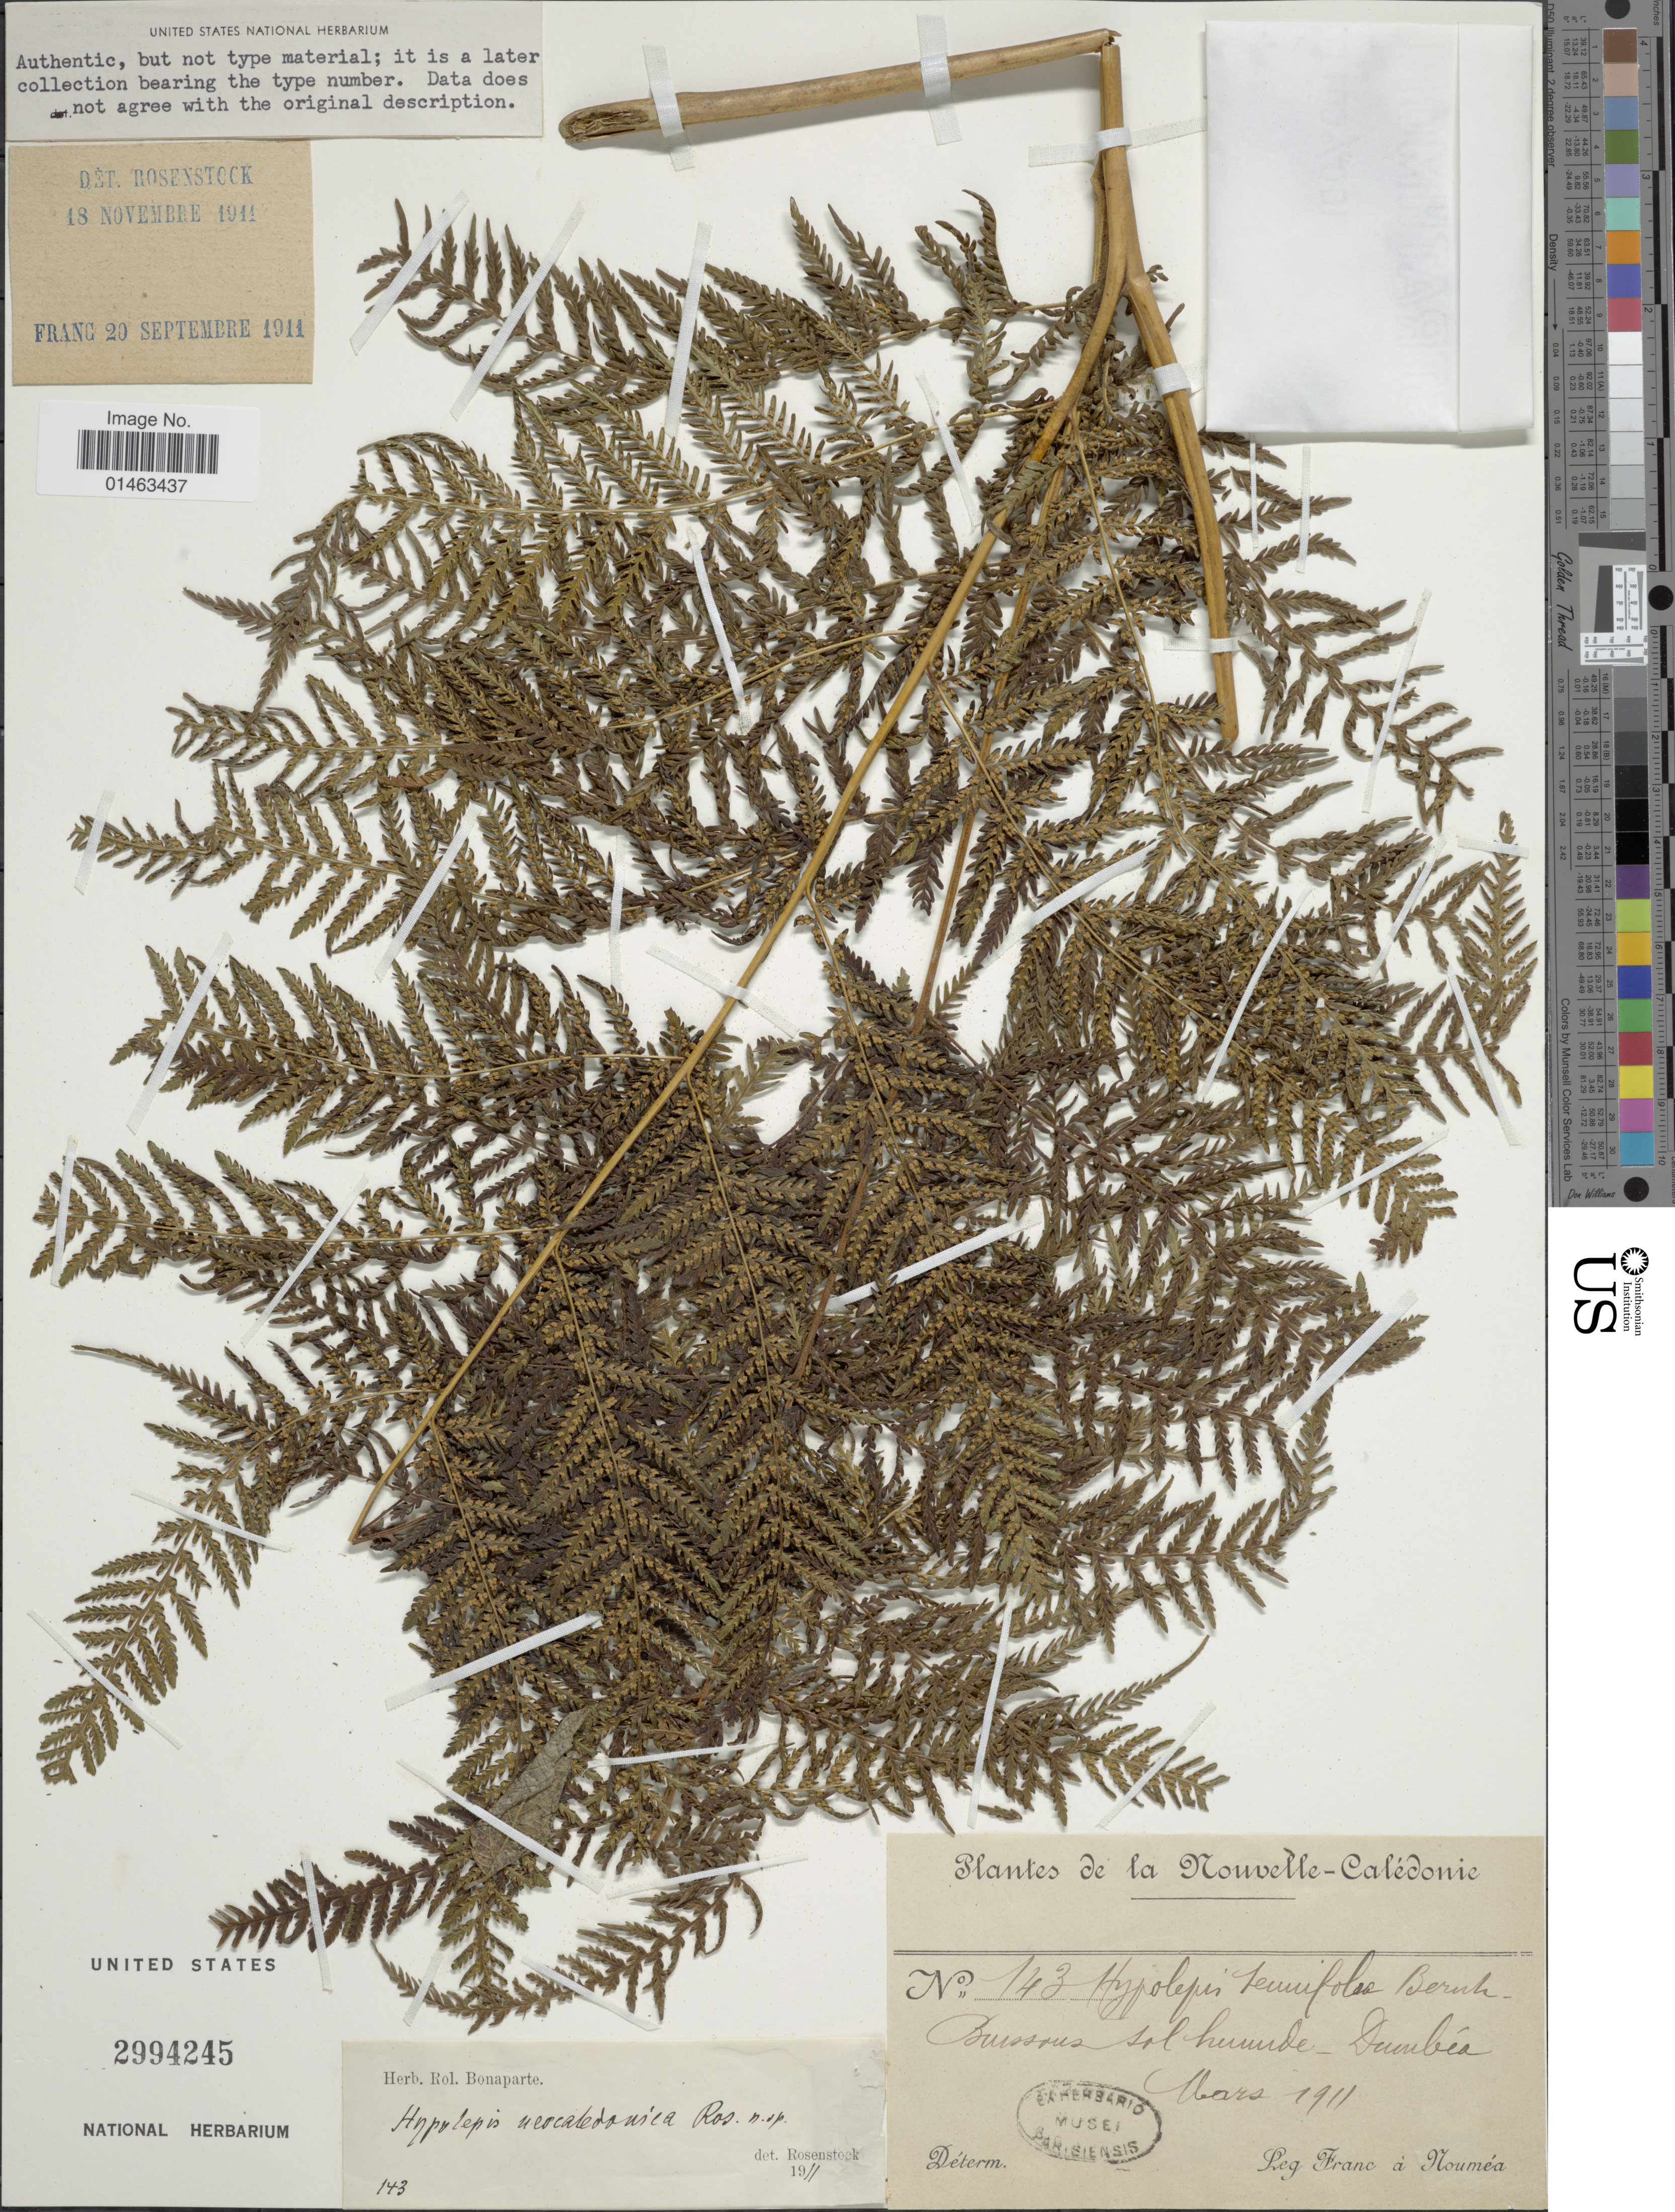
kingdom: Plantae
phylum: Tracheophyta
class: Polypodiopsida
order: Polypodiales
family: Dennstaedtiaceae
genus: Hypolepis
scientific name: Hypolepis neocaledonica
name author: Rosenst.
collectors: Franc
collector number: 143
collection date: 1911-03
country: New Caledonia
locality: La Nouvelle - Calédonie. Buissous sol humide - Dumbéa.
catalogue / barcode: US 2994245